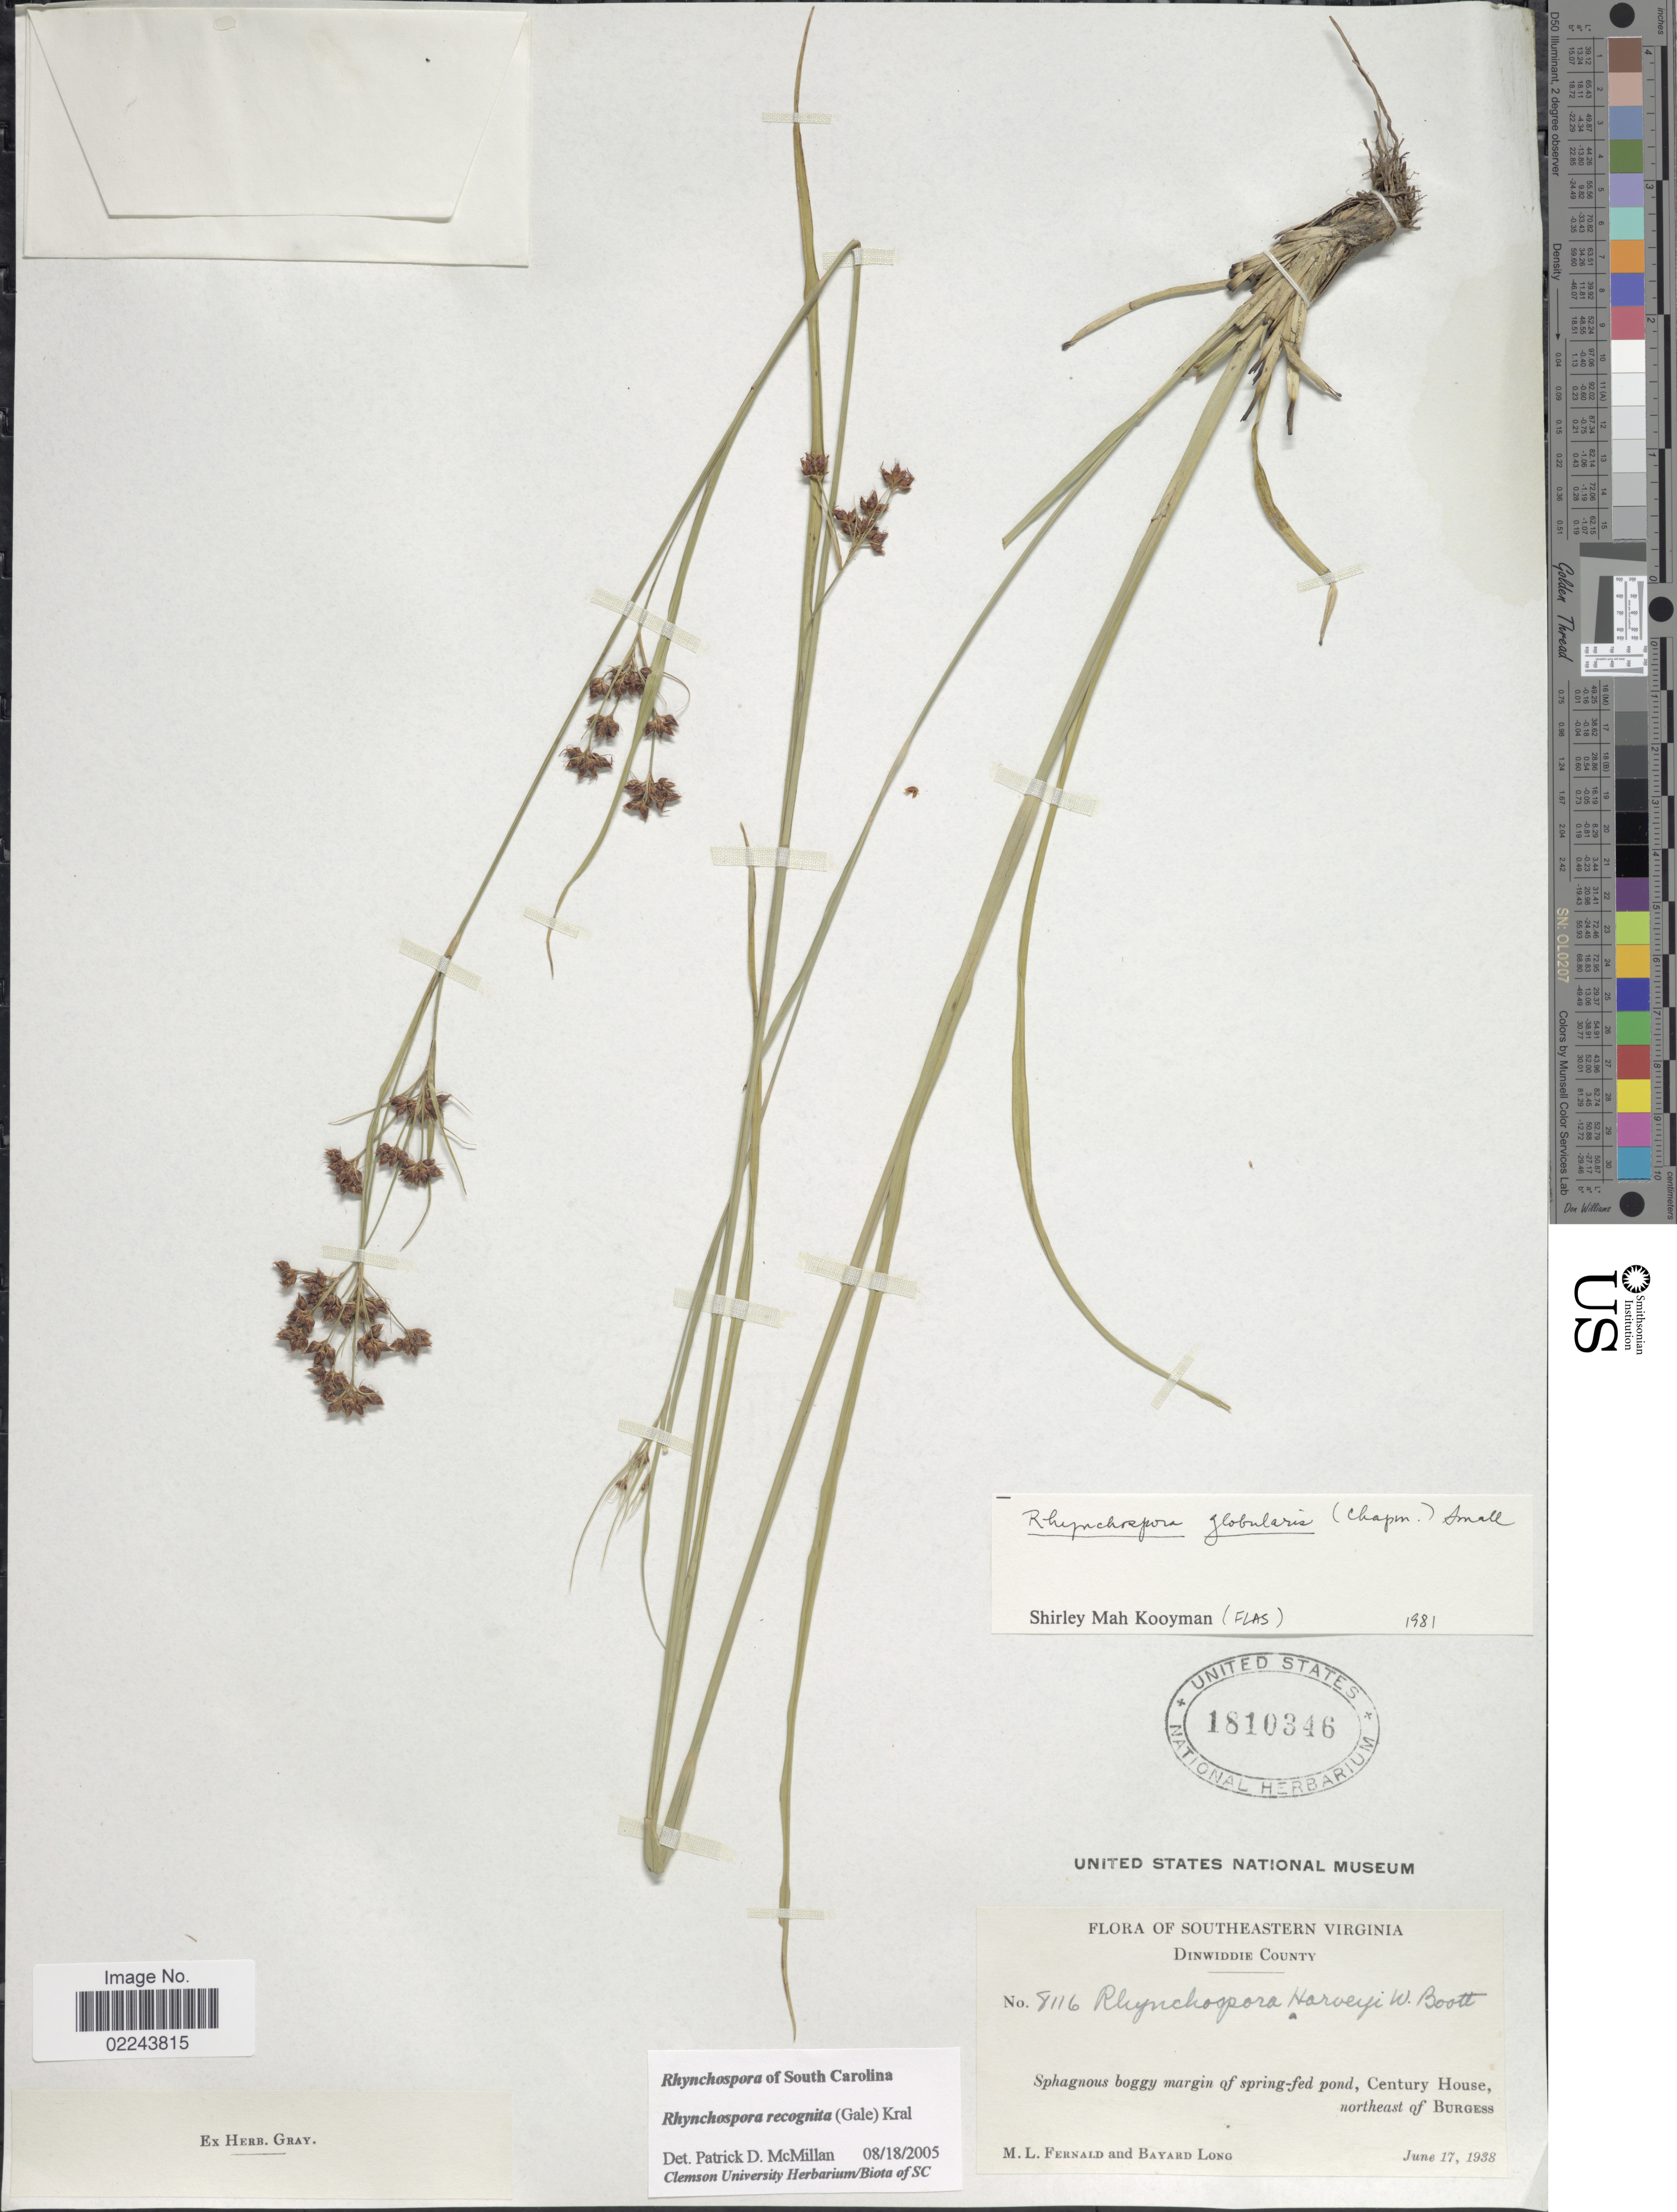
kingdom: Plantae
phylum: Tracheophyta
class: Liliopsida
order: Poales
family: Cyperaceae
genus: Rhynchospora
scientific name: Rhynchospora recognita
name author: (Gale) Kral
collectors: M. L. Fernald & B. Long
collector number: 8116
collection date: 1938-06-17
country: United States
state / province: Virginia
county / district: Dinwiddie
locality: Southeastern Virginia, Dinwiddie County, Century House, Northeast of Burgess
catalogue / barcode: US 1810346